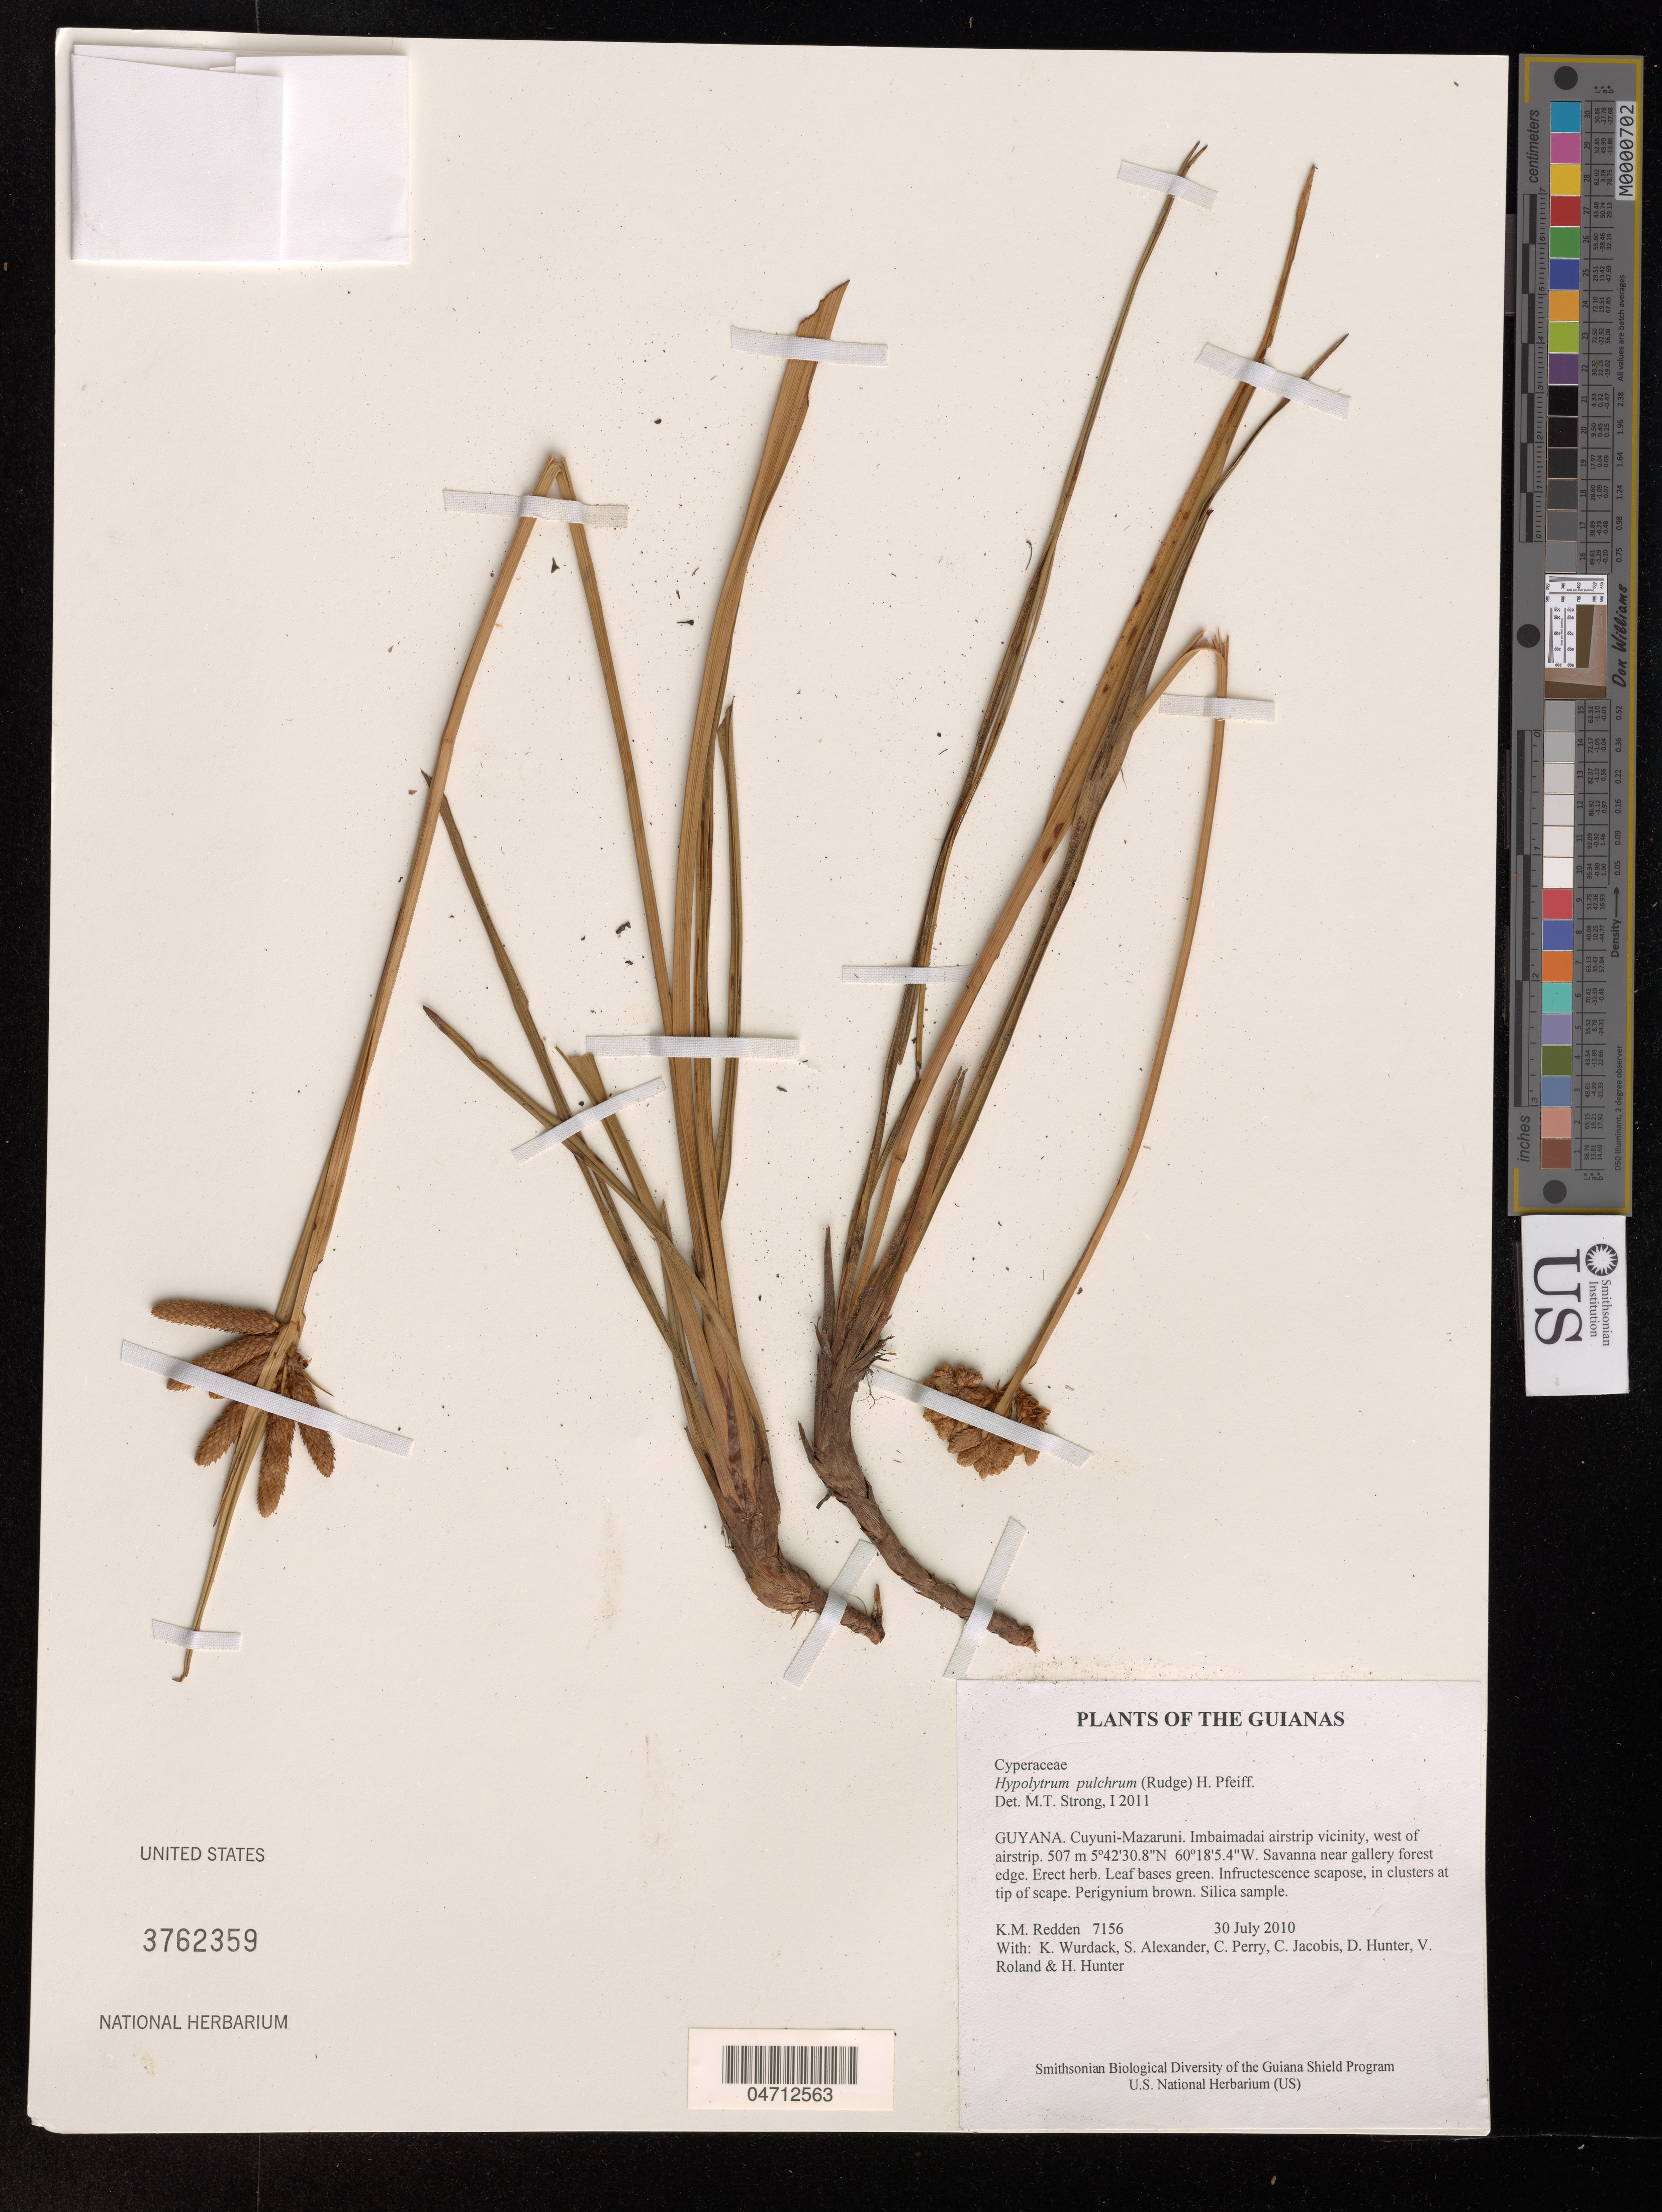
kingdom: Plantae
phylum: Tracheophyta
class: Liliopsida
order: Poales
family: Cyperaceae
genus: Hypolytrum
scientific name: Hypolytrum pulchrum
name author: (Rudge) H. Pfeiff.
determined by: Strong, M. T., (US), Smithsonian Institution - National Museum of Natural History (UNITED STATES)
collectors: K. M. Redden, K. Wurdack, S. N. Alexander, C. Perry, C. Jacobis, D. Hunter, V. Roland & H. Hunter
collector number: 7156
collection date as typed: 30 July 2010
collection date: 2010-07-30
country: Guyana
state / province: Cuyuni-Mazaruni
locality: Imbaimadai airstrip vicinity, west of airstrip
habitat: Savanna near gallery forest edge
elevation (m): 507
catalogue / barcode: US 3762359